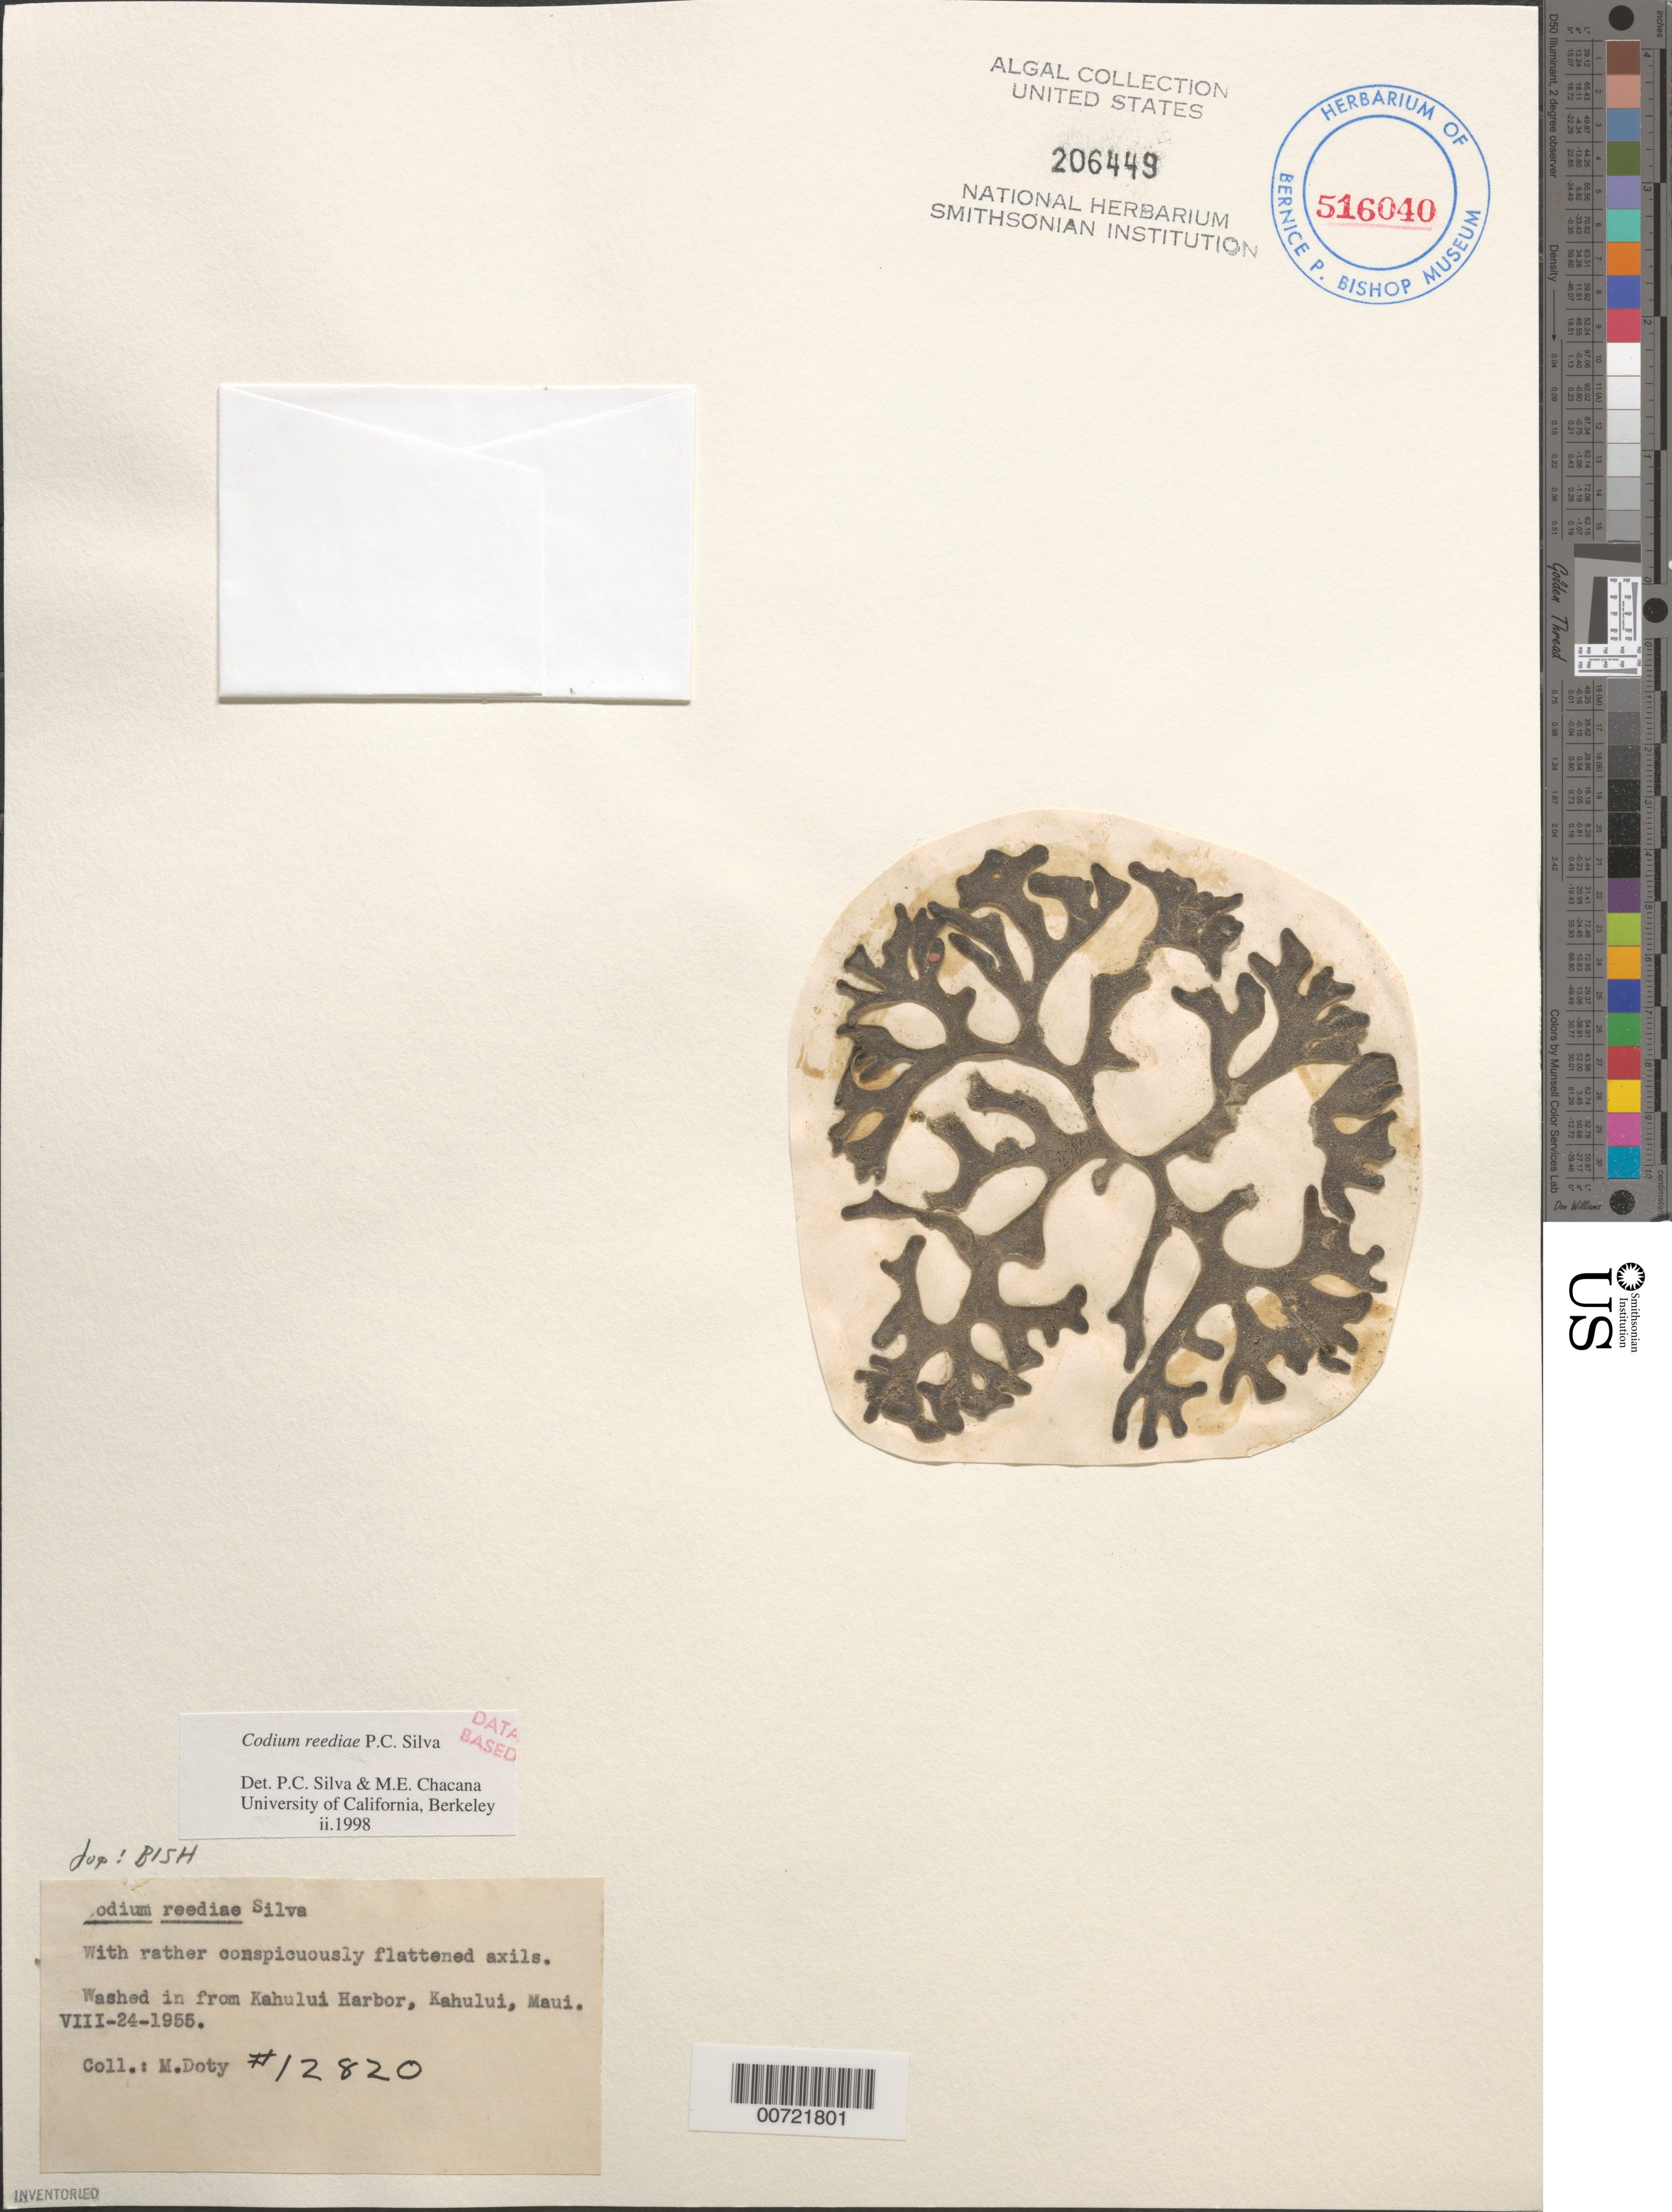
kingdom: Plantae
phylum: Chlorophyta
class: Ulvophyceae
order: Bryopsidales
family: Codiaceae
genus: Codium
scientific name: Codium reediae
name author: P.C. Silva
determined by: Pedroche, F. F.; Silva, P. C.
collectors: M. S. Doty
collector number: MSD 12820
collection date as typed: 24 Aug 1955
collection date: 1955-08-24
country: United States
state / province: Hawaii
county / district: Maui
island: Maui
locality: Kahului, Kahului Harbor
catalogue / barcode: US 206449